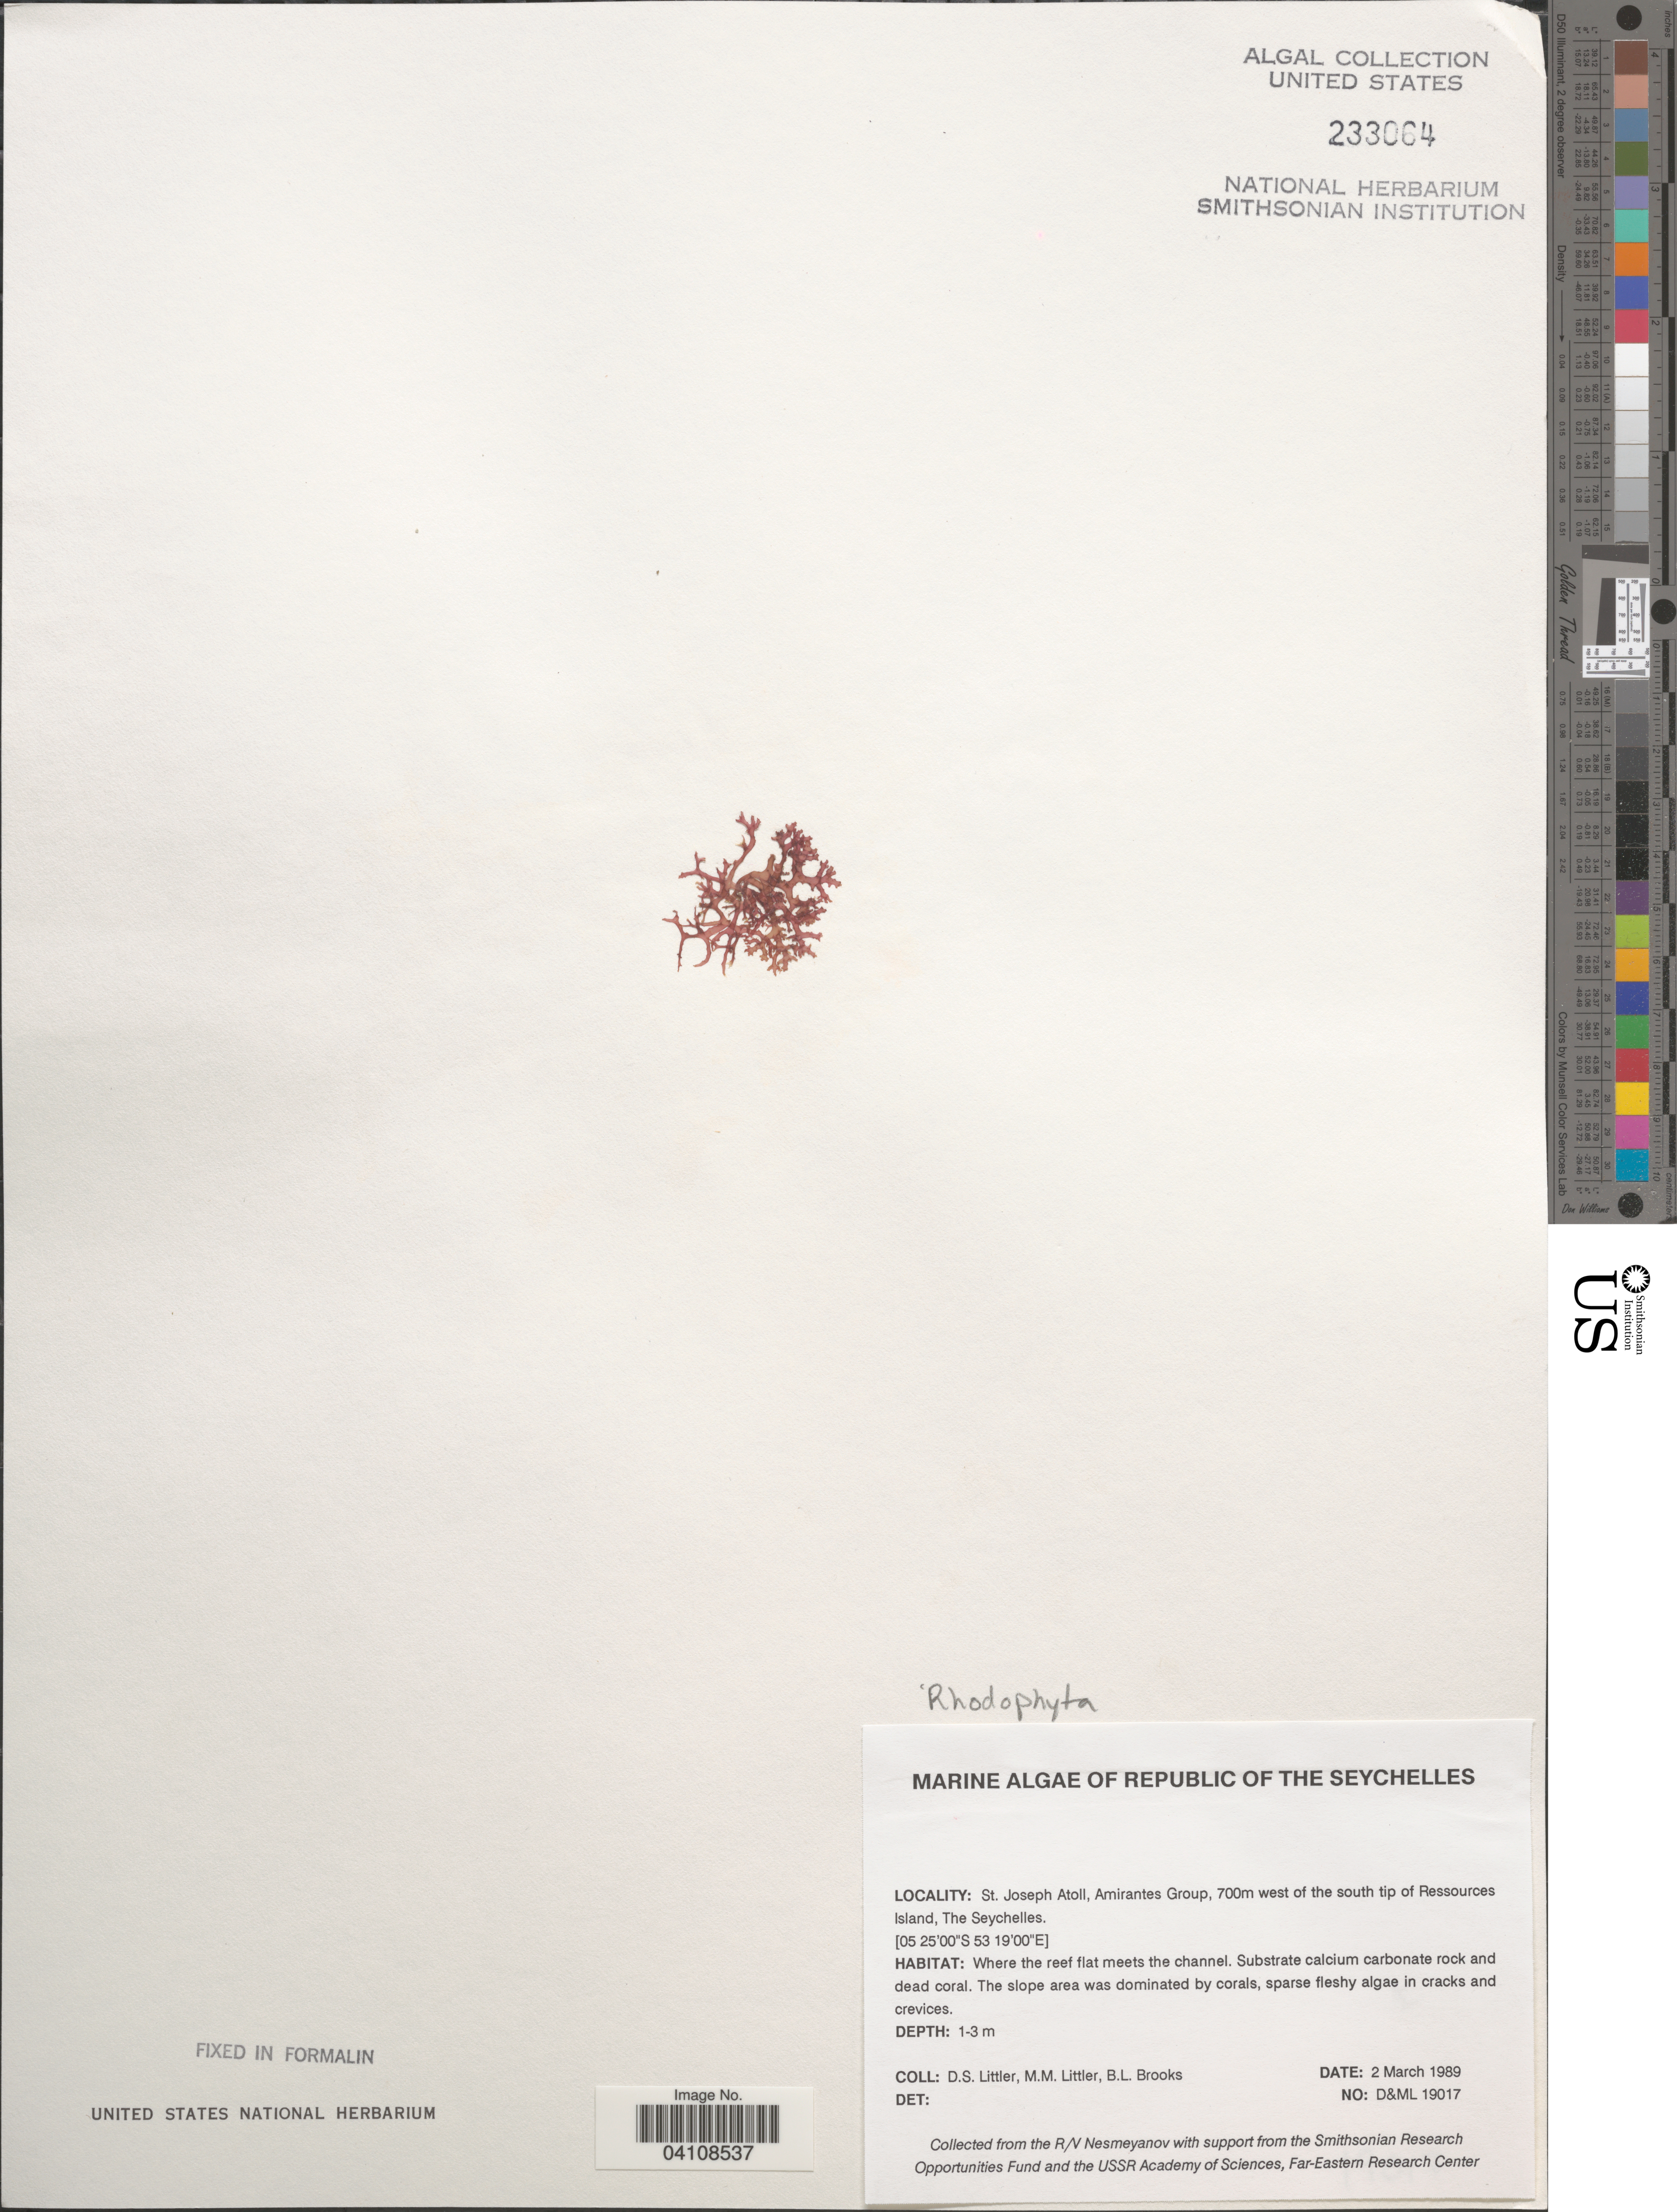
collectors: D. S. Littler & B. Brooks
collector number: D&ML19017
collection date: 1989-03-02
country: Seychelles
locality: Republic of The Seychelles. St. Joseph Atoll, Amirantes Group, 700m west of the south tip of Ressources Island. Where the reef flat meets the channel.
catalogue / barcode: US 233064